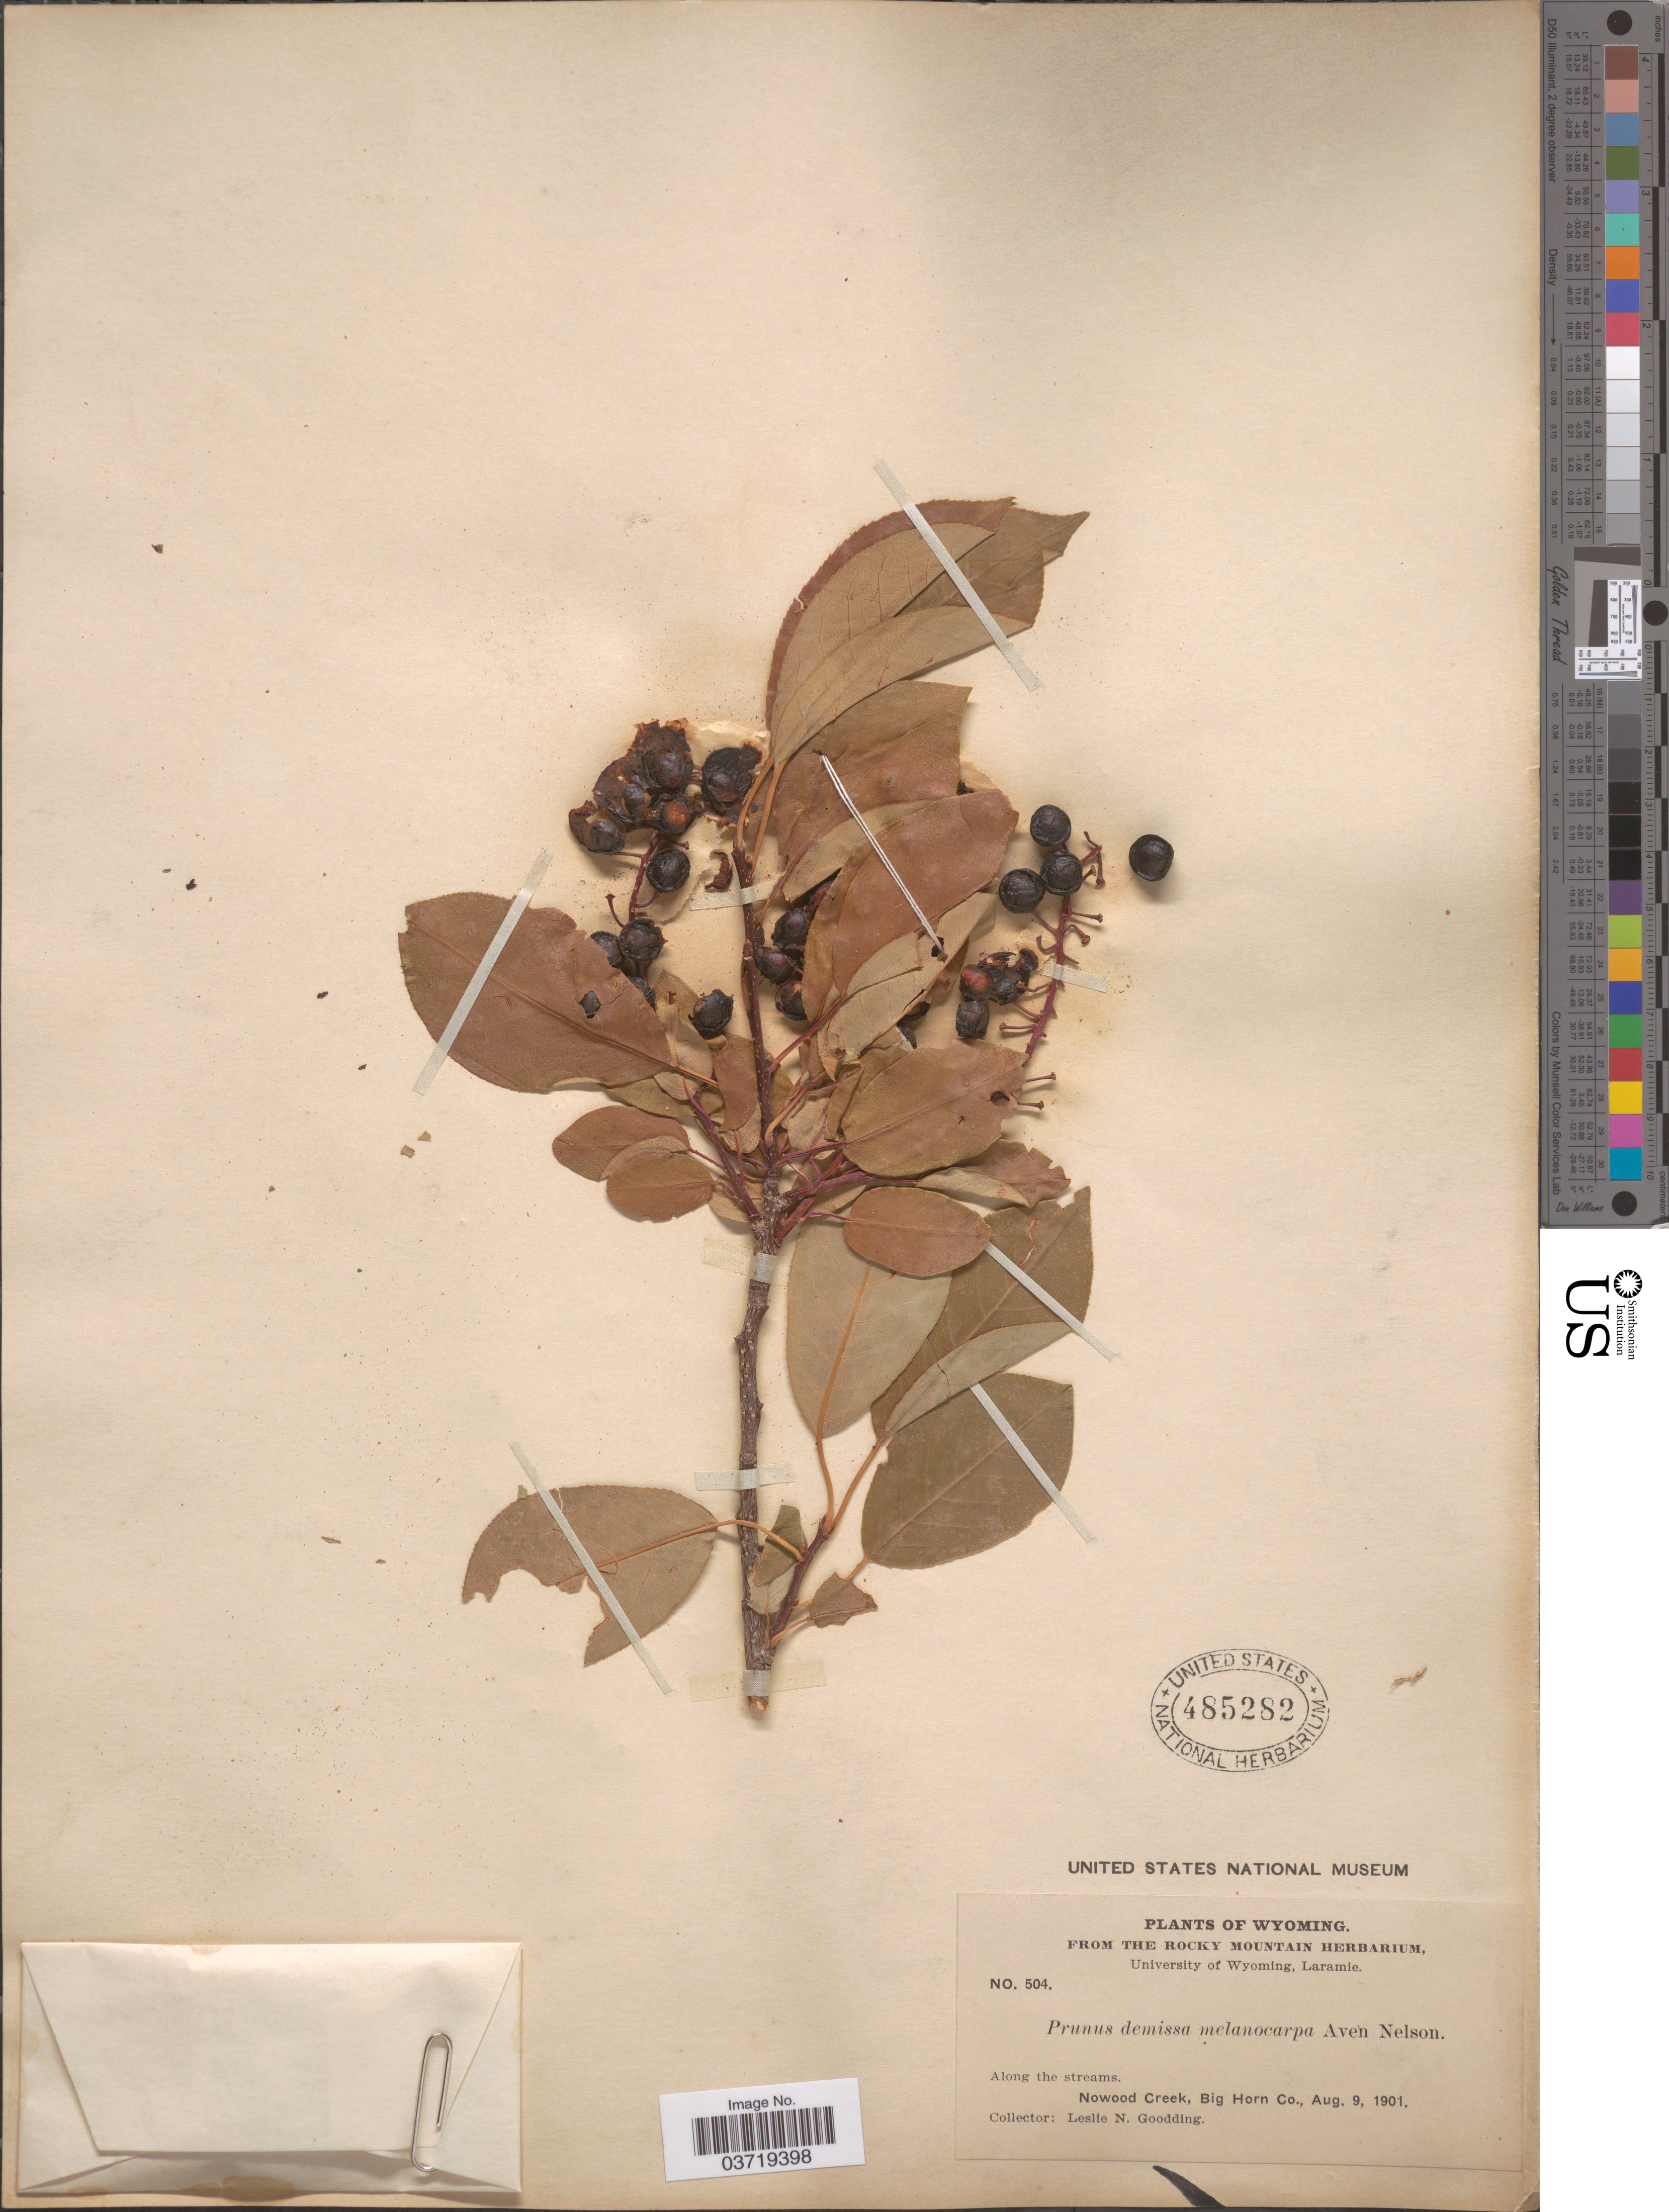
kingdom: Plantae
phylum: Tracheophyta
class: Magnoliopsida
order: Rosales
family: Rosaceae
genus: Prunus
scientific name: Prunus virginiana var. demissa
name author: (Nutt.) Torr.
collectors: L. N. Goodding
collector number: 504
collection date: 1901-08-09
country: United States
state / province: Wyoming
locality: Along the stream. Nowood Creek, Big Horn Co.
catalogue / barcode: US 485282